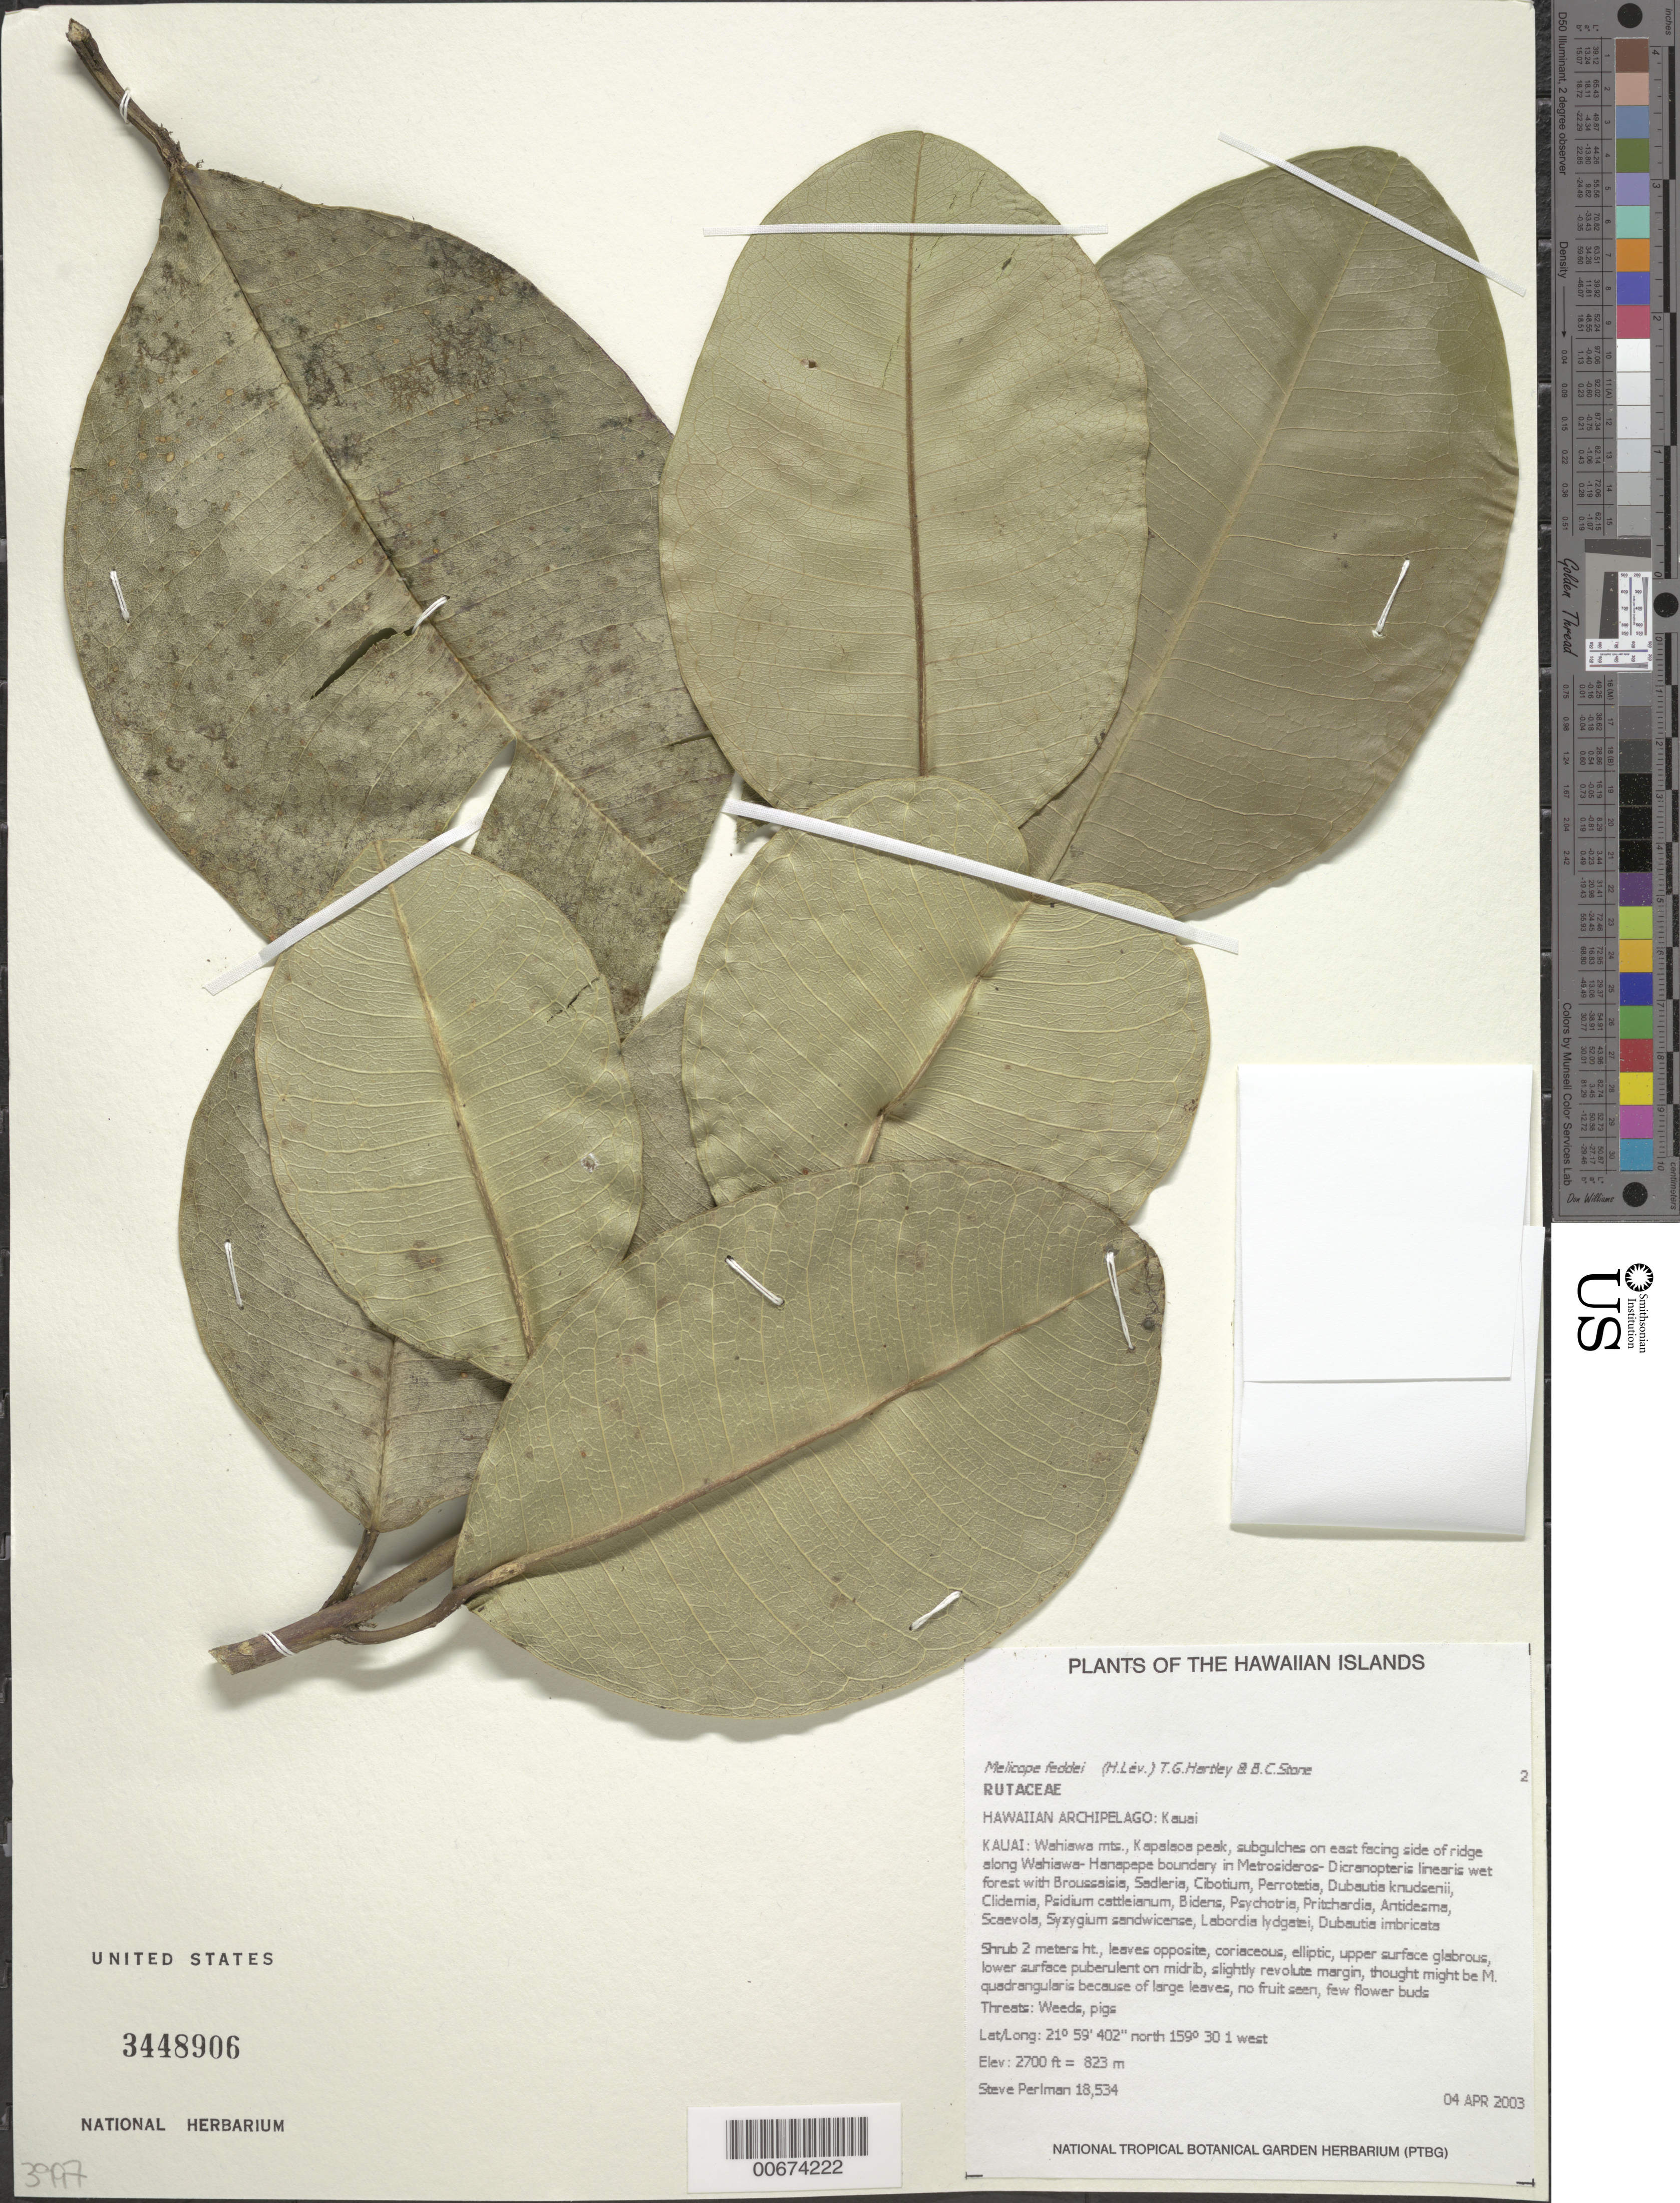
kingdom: Plantae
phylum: Tracheophyta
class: Magnoliopsida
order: Sapindales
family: Rutaceae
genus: Melicope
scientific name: Melicope feddei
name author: (H. Lév.) T.G. Hartley & B.C. Stone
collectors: S. P. Perlman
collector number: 18534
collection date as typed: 4 Apr 2003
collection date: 2003-04-04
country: United States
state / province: Hawaii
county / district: Kaui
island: Kaua'i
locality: Wahiawa mts., Kapalaoa peak, subgulches on east facing side of ridge along Wahiawa-Hanapepe boundary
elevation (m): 823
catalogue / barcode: US 3448906